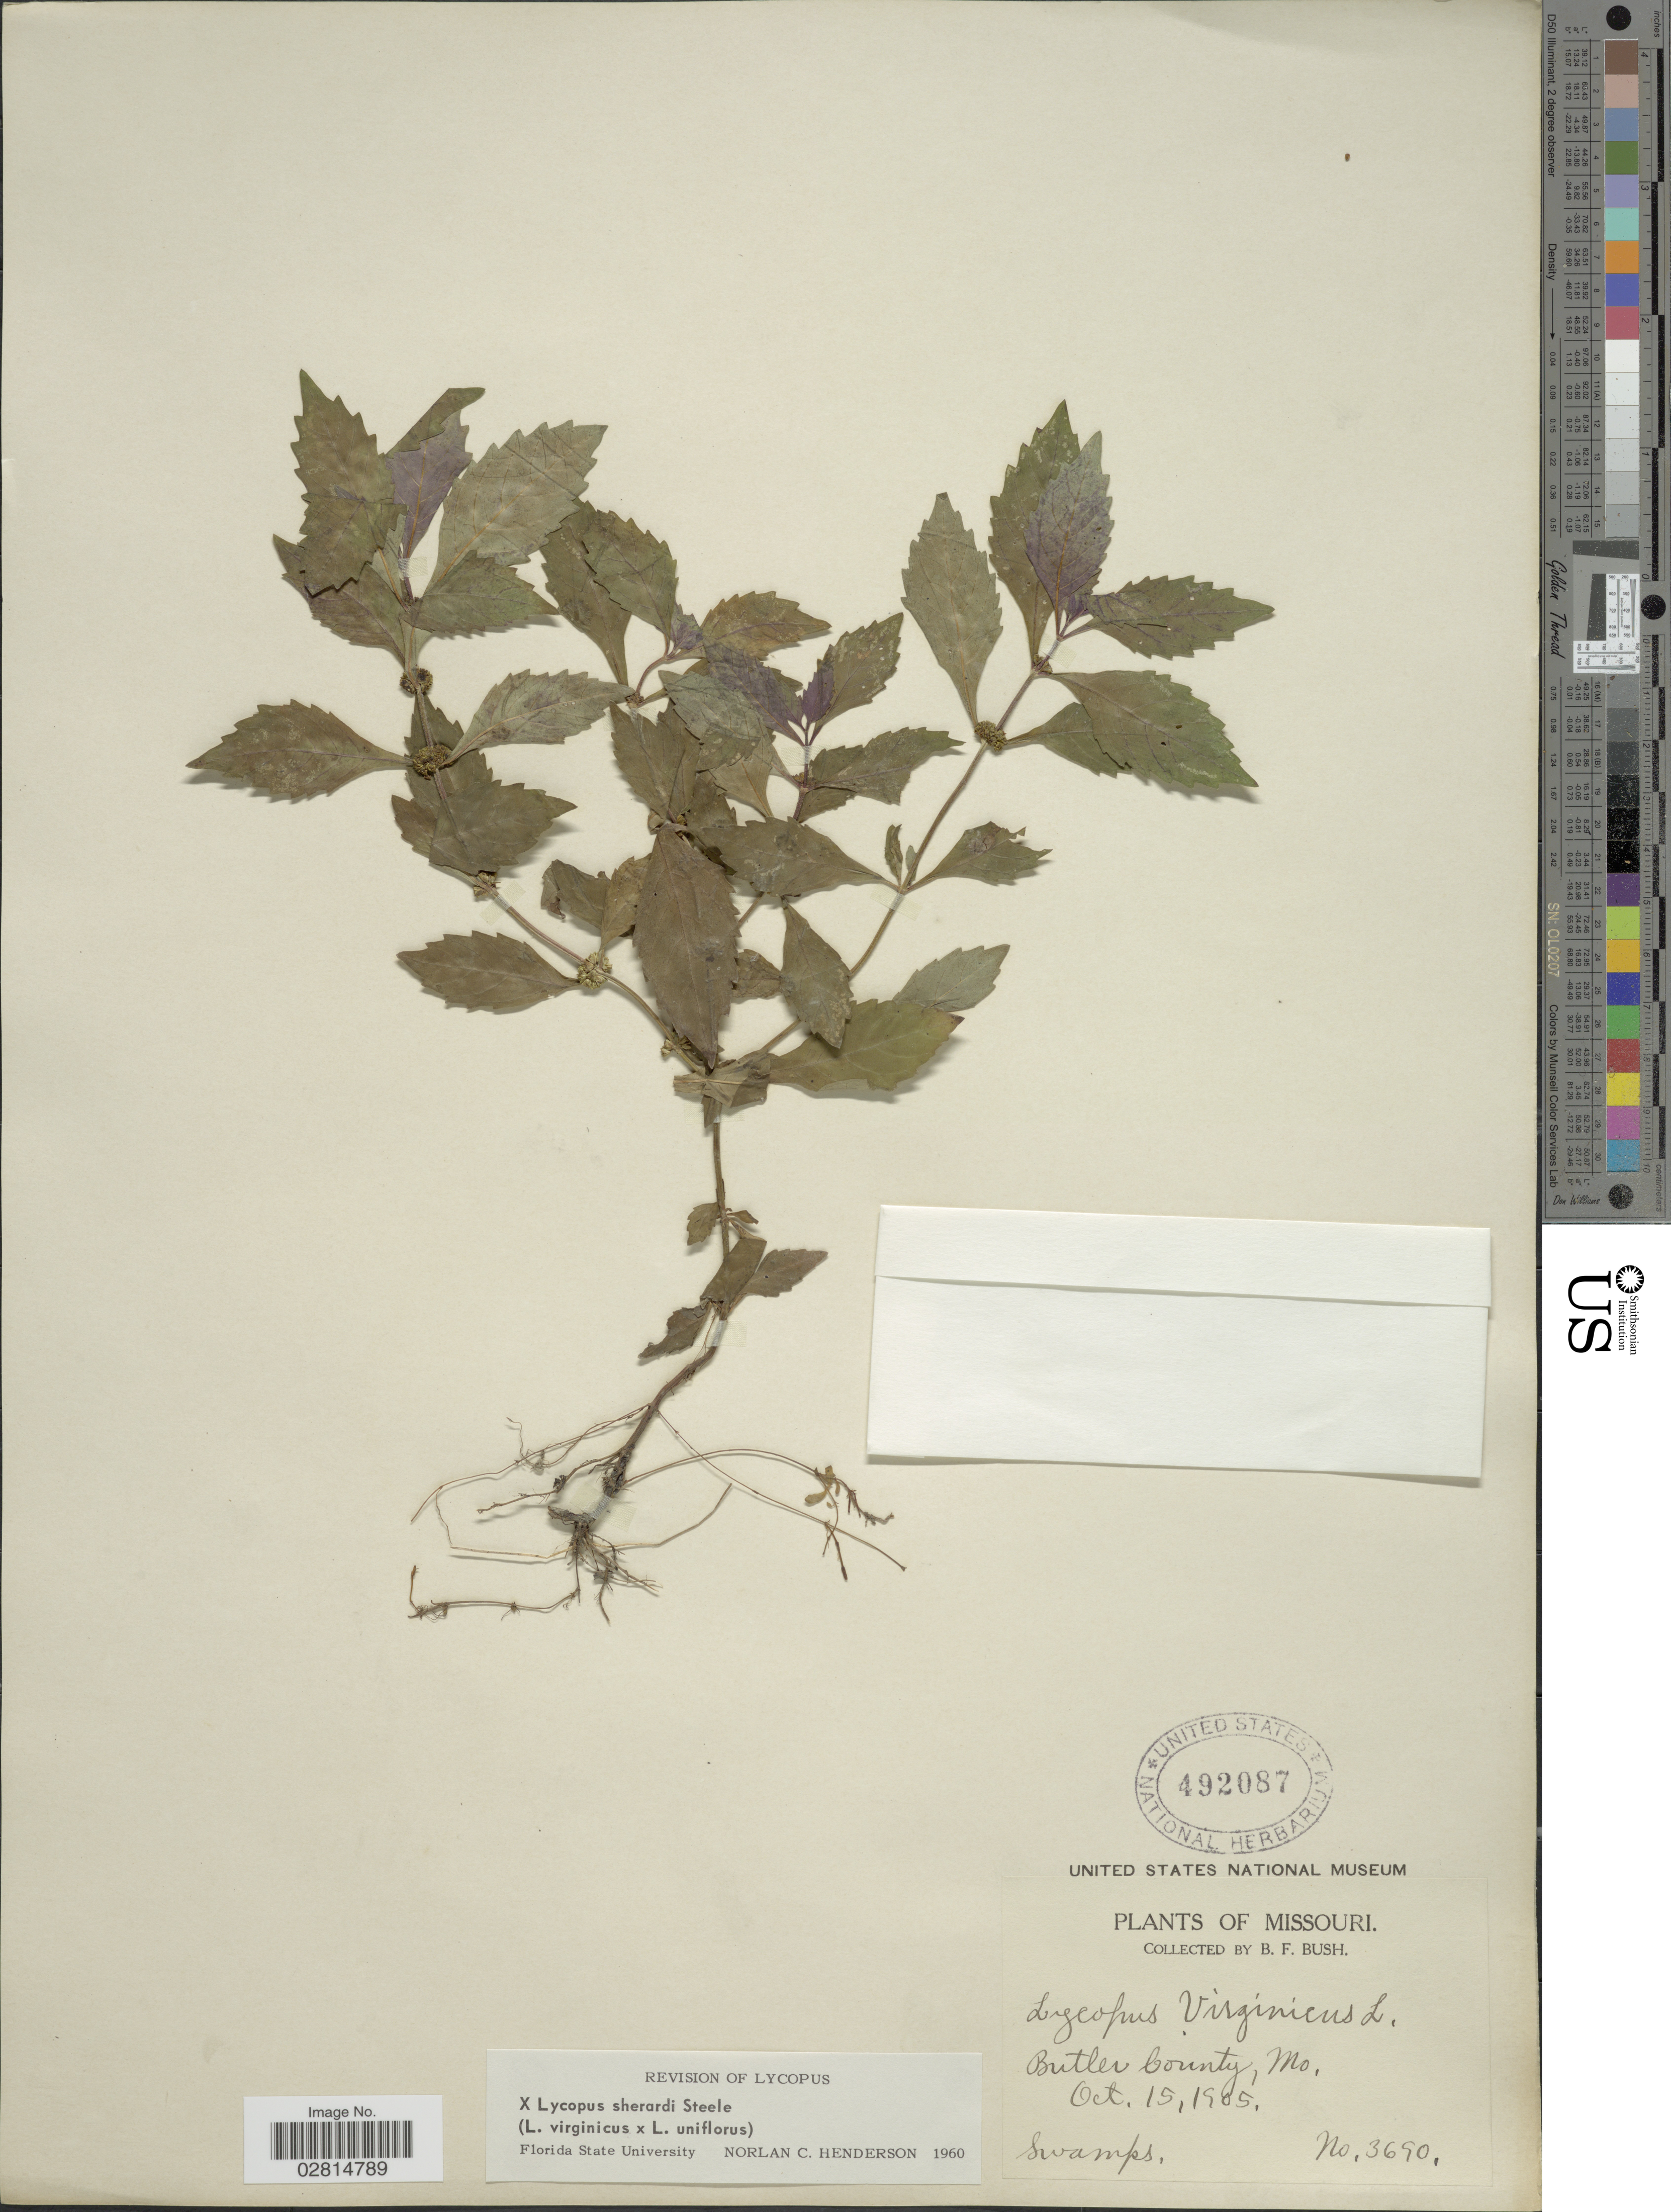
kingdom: Plantae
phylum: Tracheophyta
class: Magnoliopsida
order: Lamiales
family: Lamiaceae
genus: Lycopus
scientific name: Lycopus x sherardii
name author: E.S. Steele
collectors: B. F. Bush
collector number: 3690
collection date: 1905-10-15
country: United States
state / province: Missouri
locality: Butler County.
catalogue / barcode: US 492087